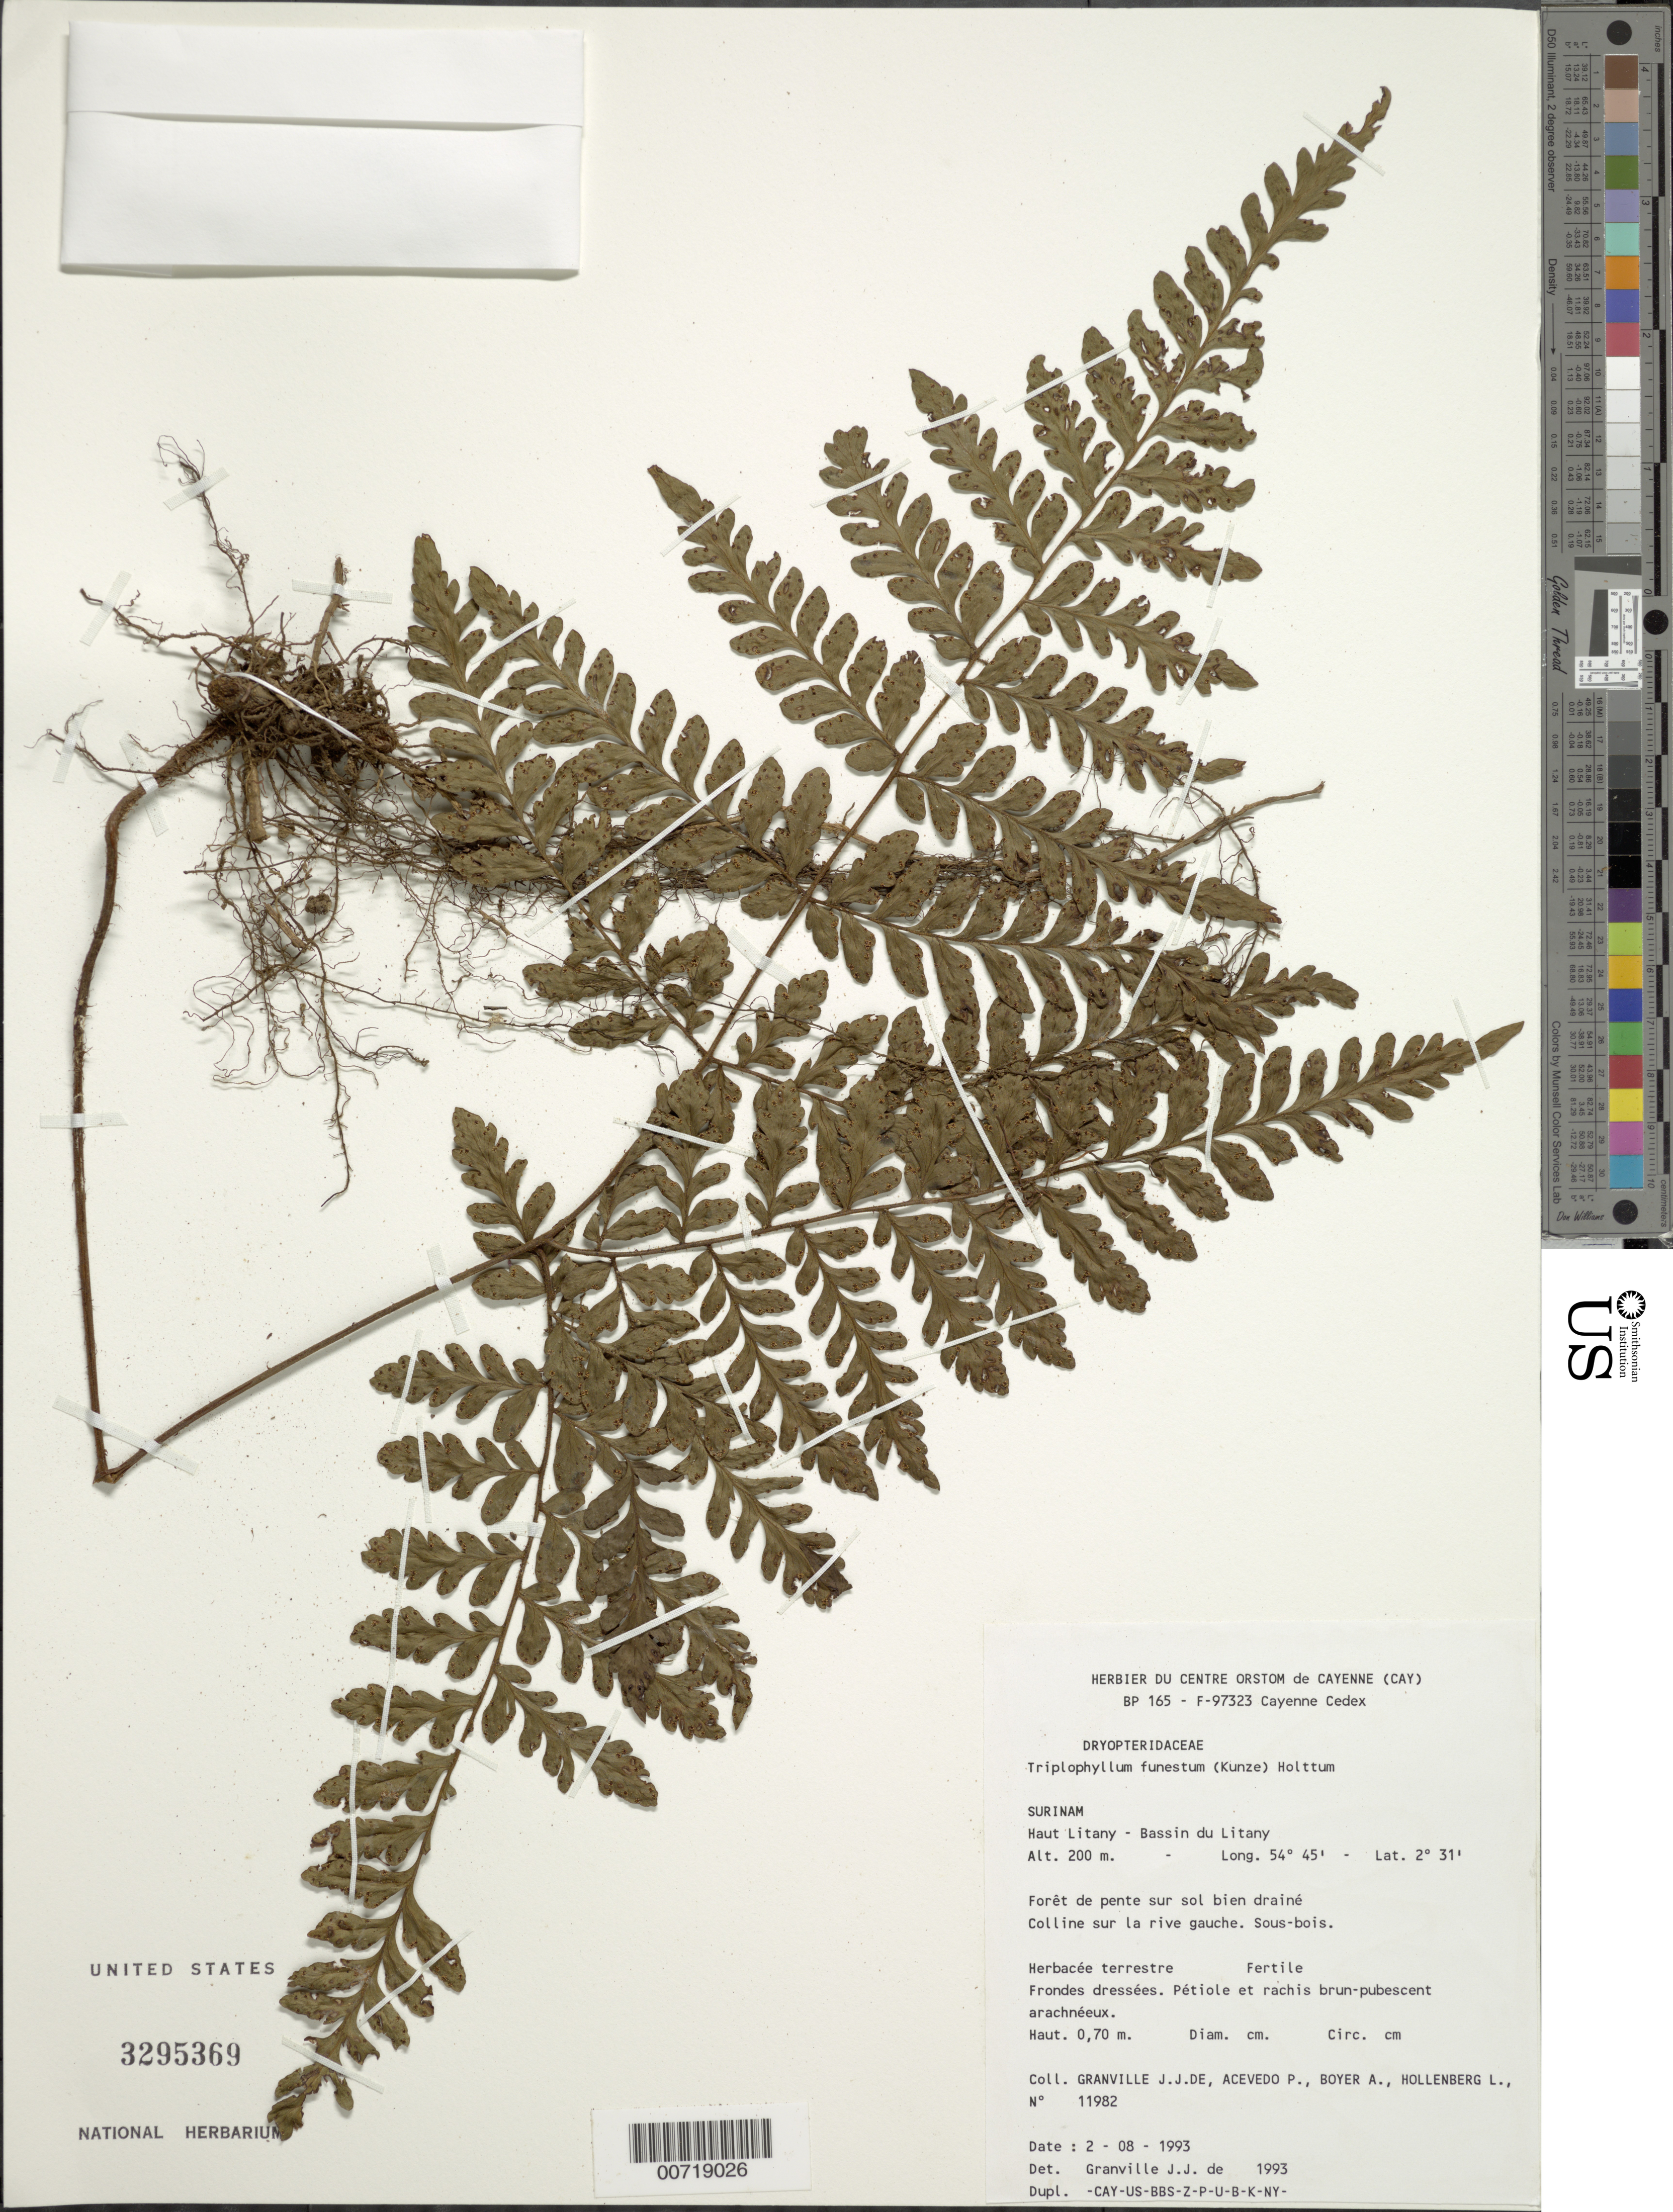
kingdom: Plantae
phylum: Tracheophyta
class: Polypodiopsida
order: Polypodiales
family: Tectariaceae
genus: Triplophyllum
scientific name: Triplophyllum funestum var. funestum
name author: (Kunze) Holttum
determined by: Granville, J. J. de, (CAY), Institut de Recherche pour le Developpement (IRD) (FRENCH GUIANA)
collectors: J.-J. de Granville, P. Acevedo-Rodr., A. Boyer & L. Hollenberg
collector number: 11982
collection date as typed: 2-Aug-93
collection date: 1993-08-02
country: Suriname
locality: Haut Litany, Bassin du Litany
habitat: Slope forest, well drained soil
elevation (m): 200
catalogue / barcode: US 3295369